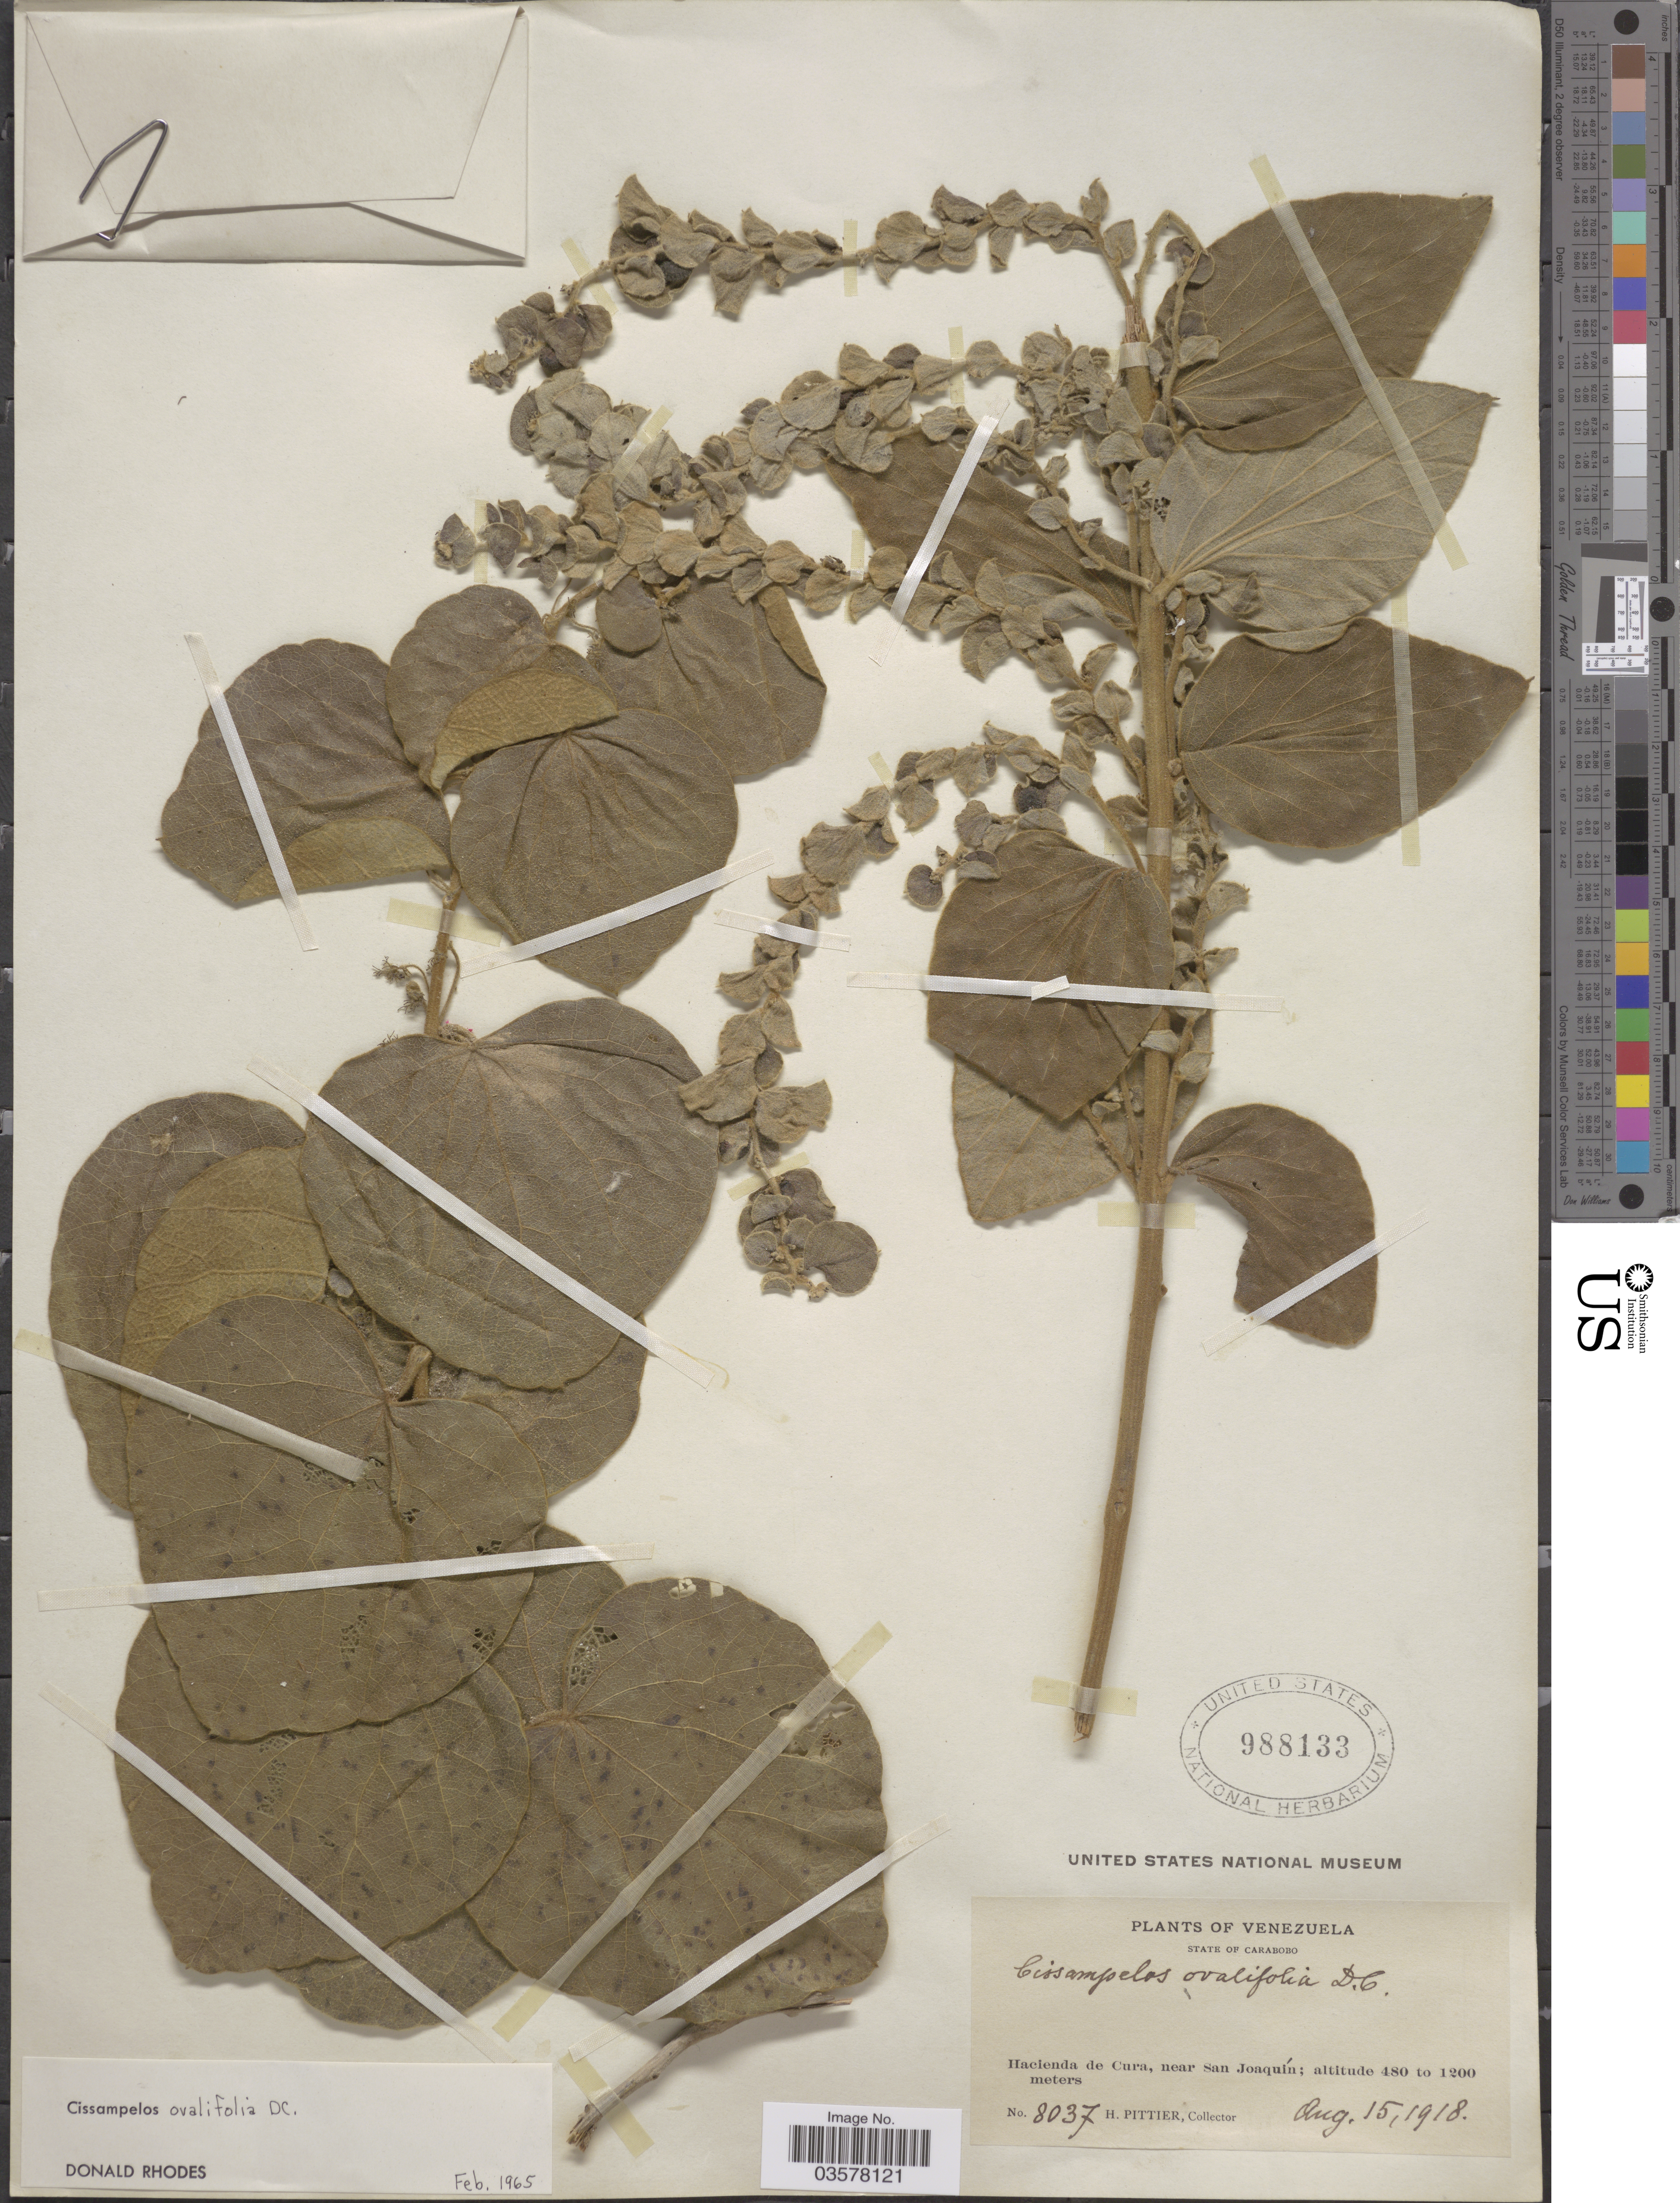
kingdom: Plantae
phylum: Tracheophyta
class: Magnoliopsida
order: Ranunculales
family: Menispermaceae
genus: Cissampelos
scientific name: Cissampelos ovalifolia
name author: DC.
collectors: H. F. Pittier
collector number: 8037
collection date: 1918-08-15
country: Venezuela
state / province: Carabobo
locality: Hacienda de Cura, near San Joaquín.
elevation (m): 480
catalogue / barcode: US 988133